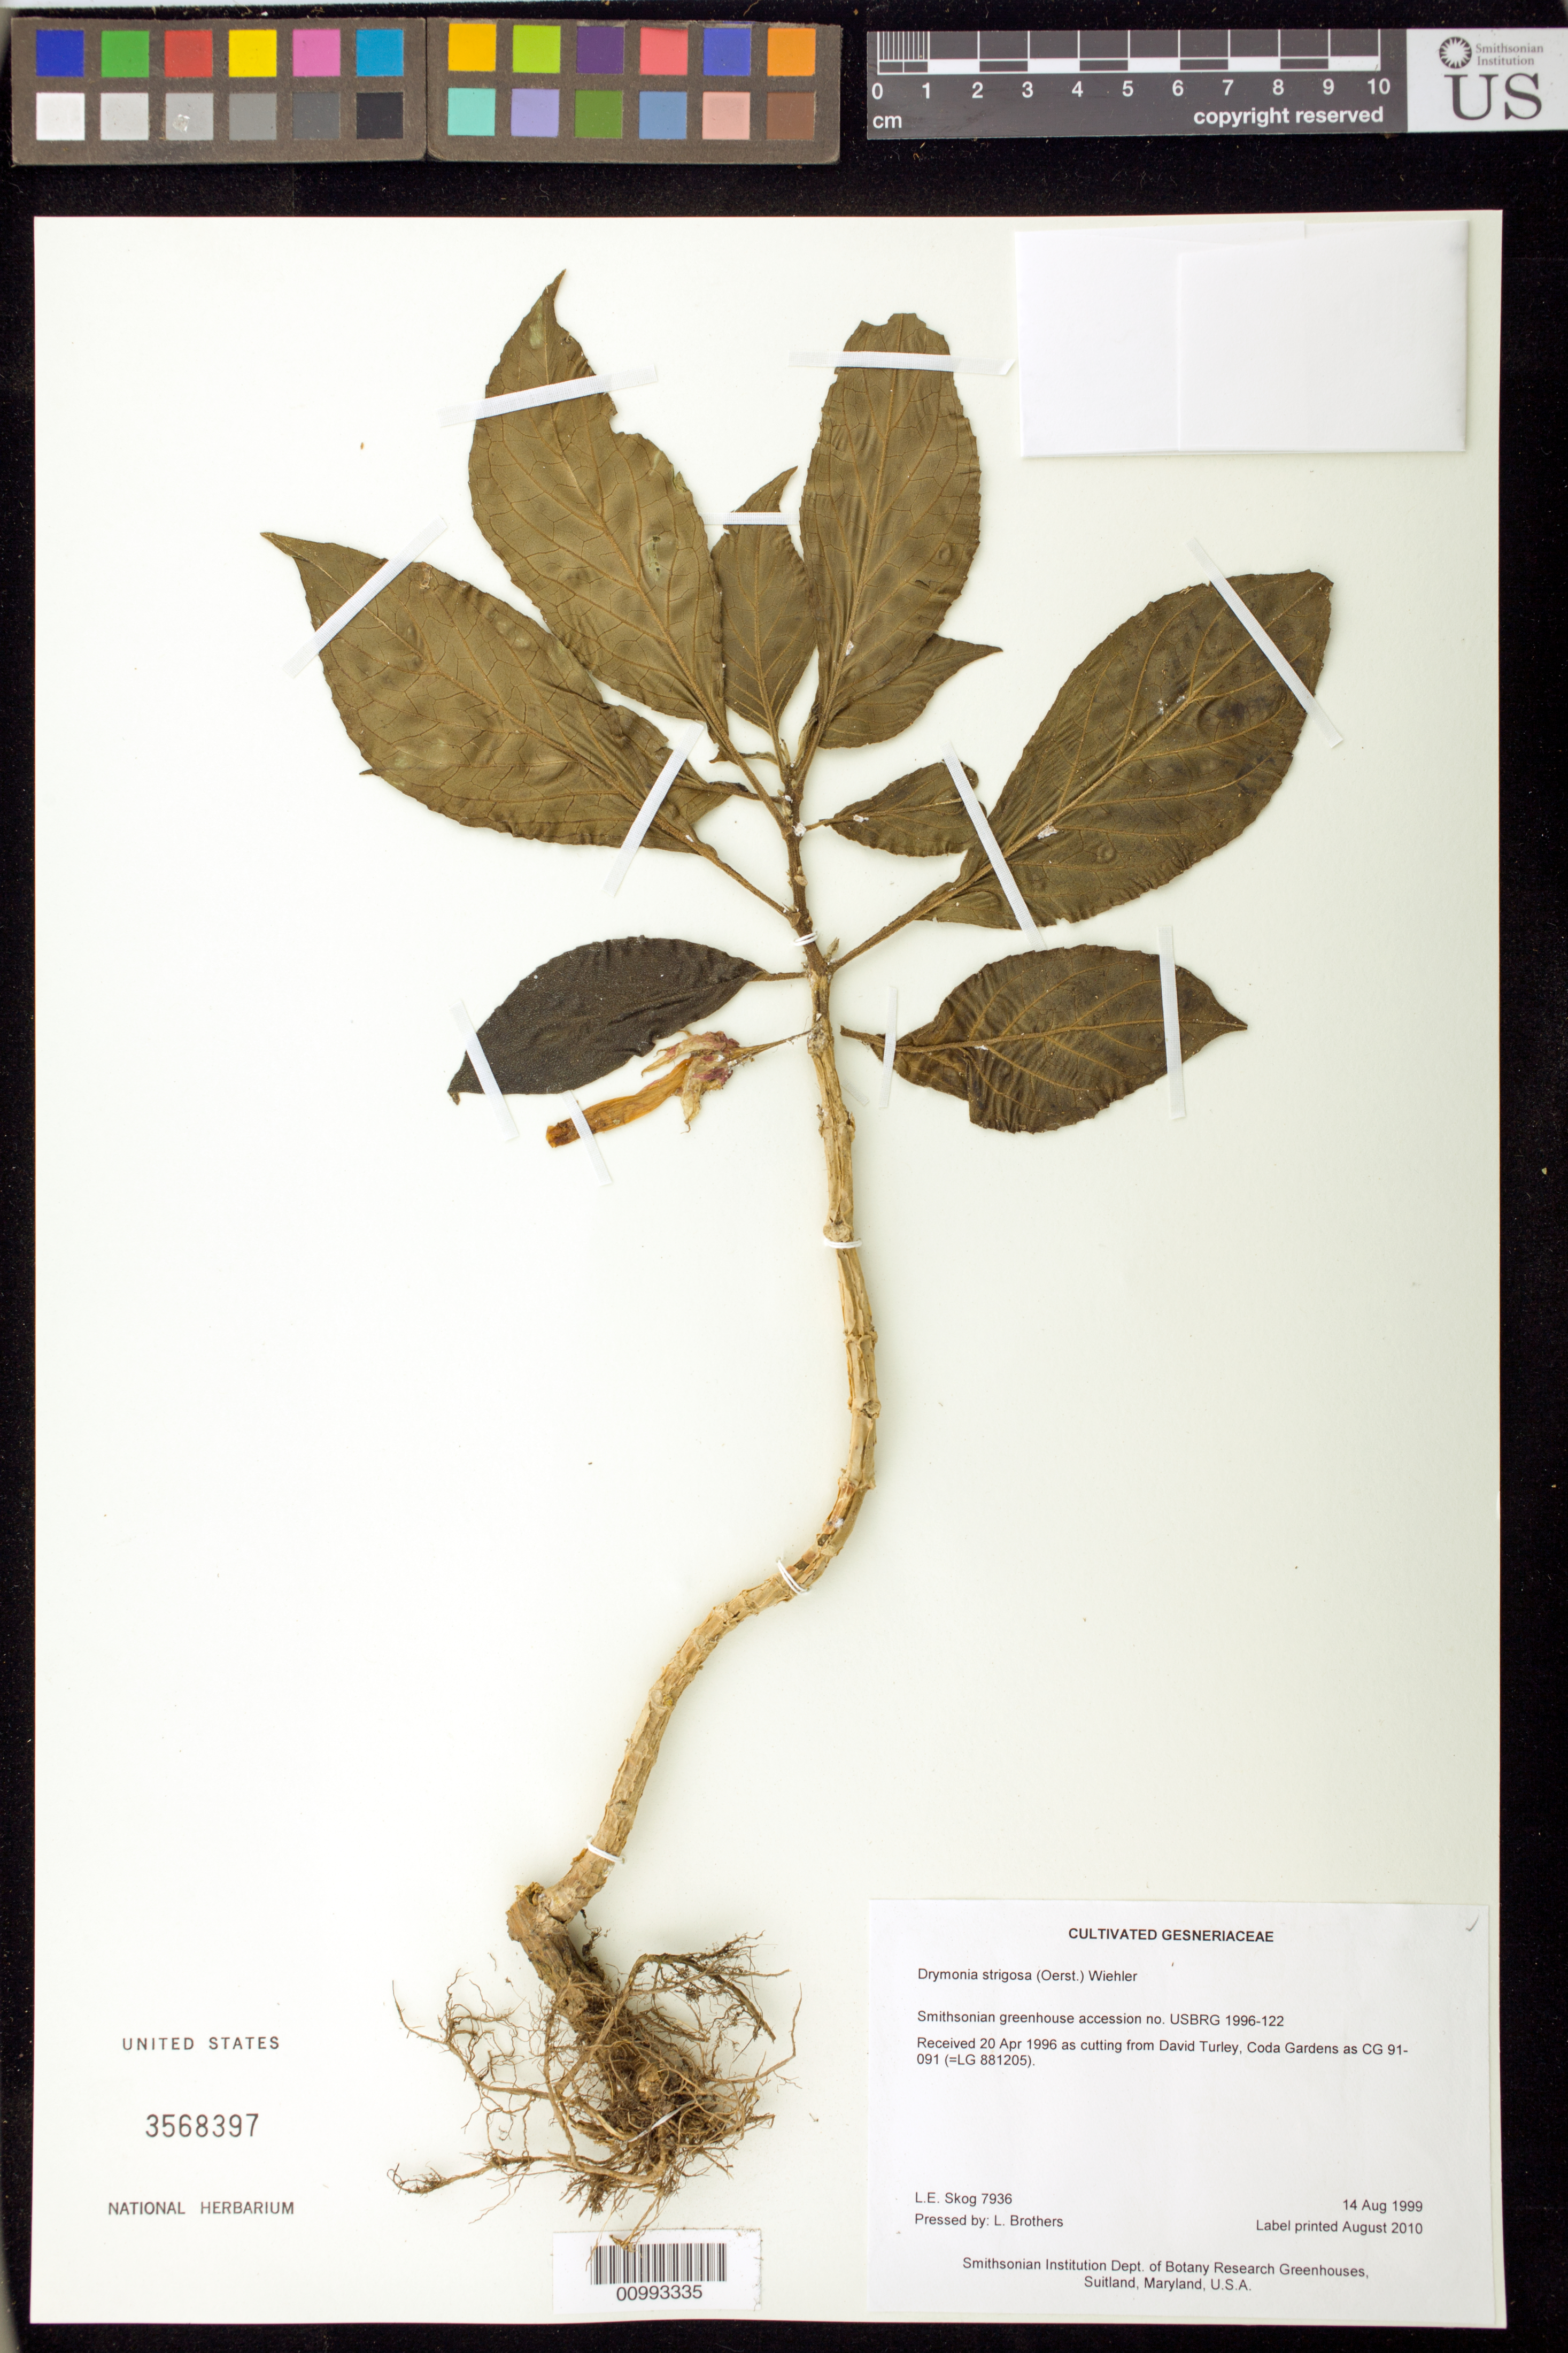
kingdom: Plantae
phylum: Tracheophyta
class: Magnoliopsida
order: Lamiales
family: Gesneriaceae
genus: Drymonia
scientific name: Drymonia strigosa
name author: (Oerst.) Wiehler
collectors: L. E. Skog & L. Brothers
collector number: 7936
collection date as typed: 14 Aug 1999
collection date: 1999-08-14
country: United States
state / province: Maryland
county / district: Prince George's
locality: Smithsonian Institution Dept. of Botany Research Greenhouses, Suitland, Maryland, U.S.A.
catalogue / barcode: US 3568397